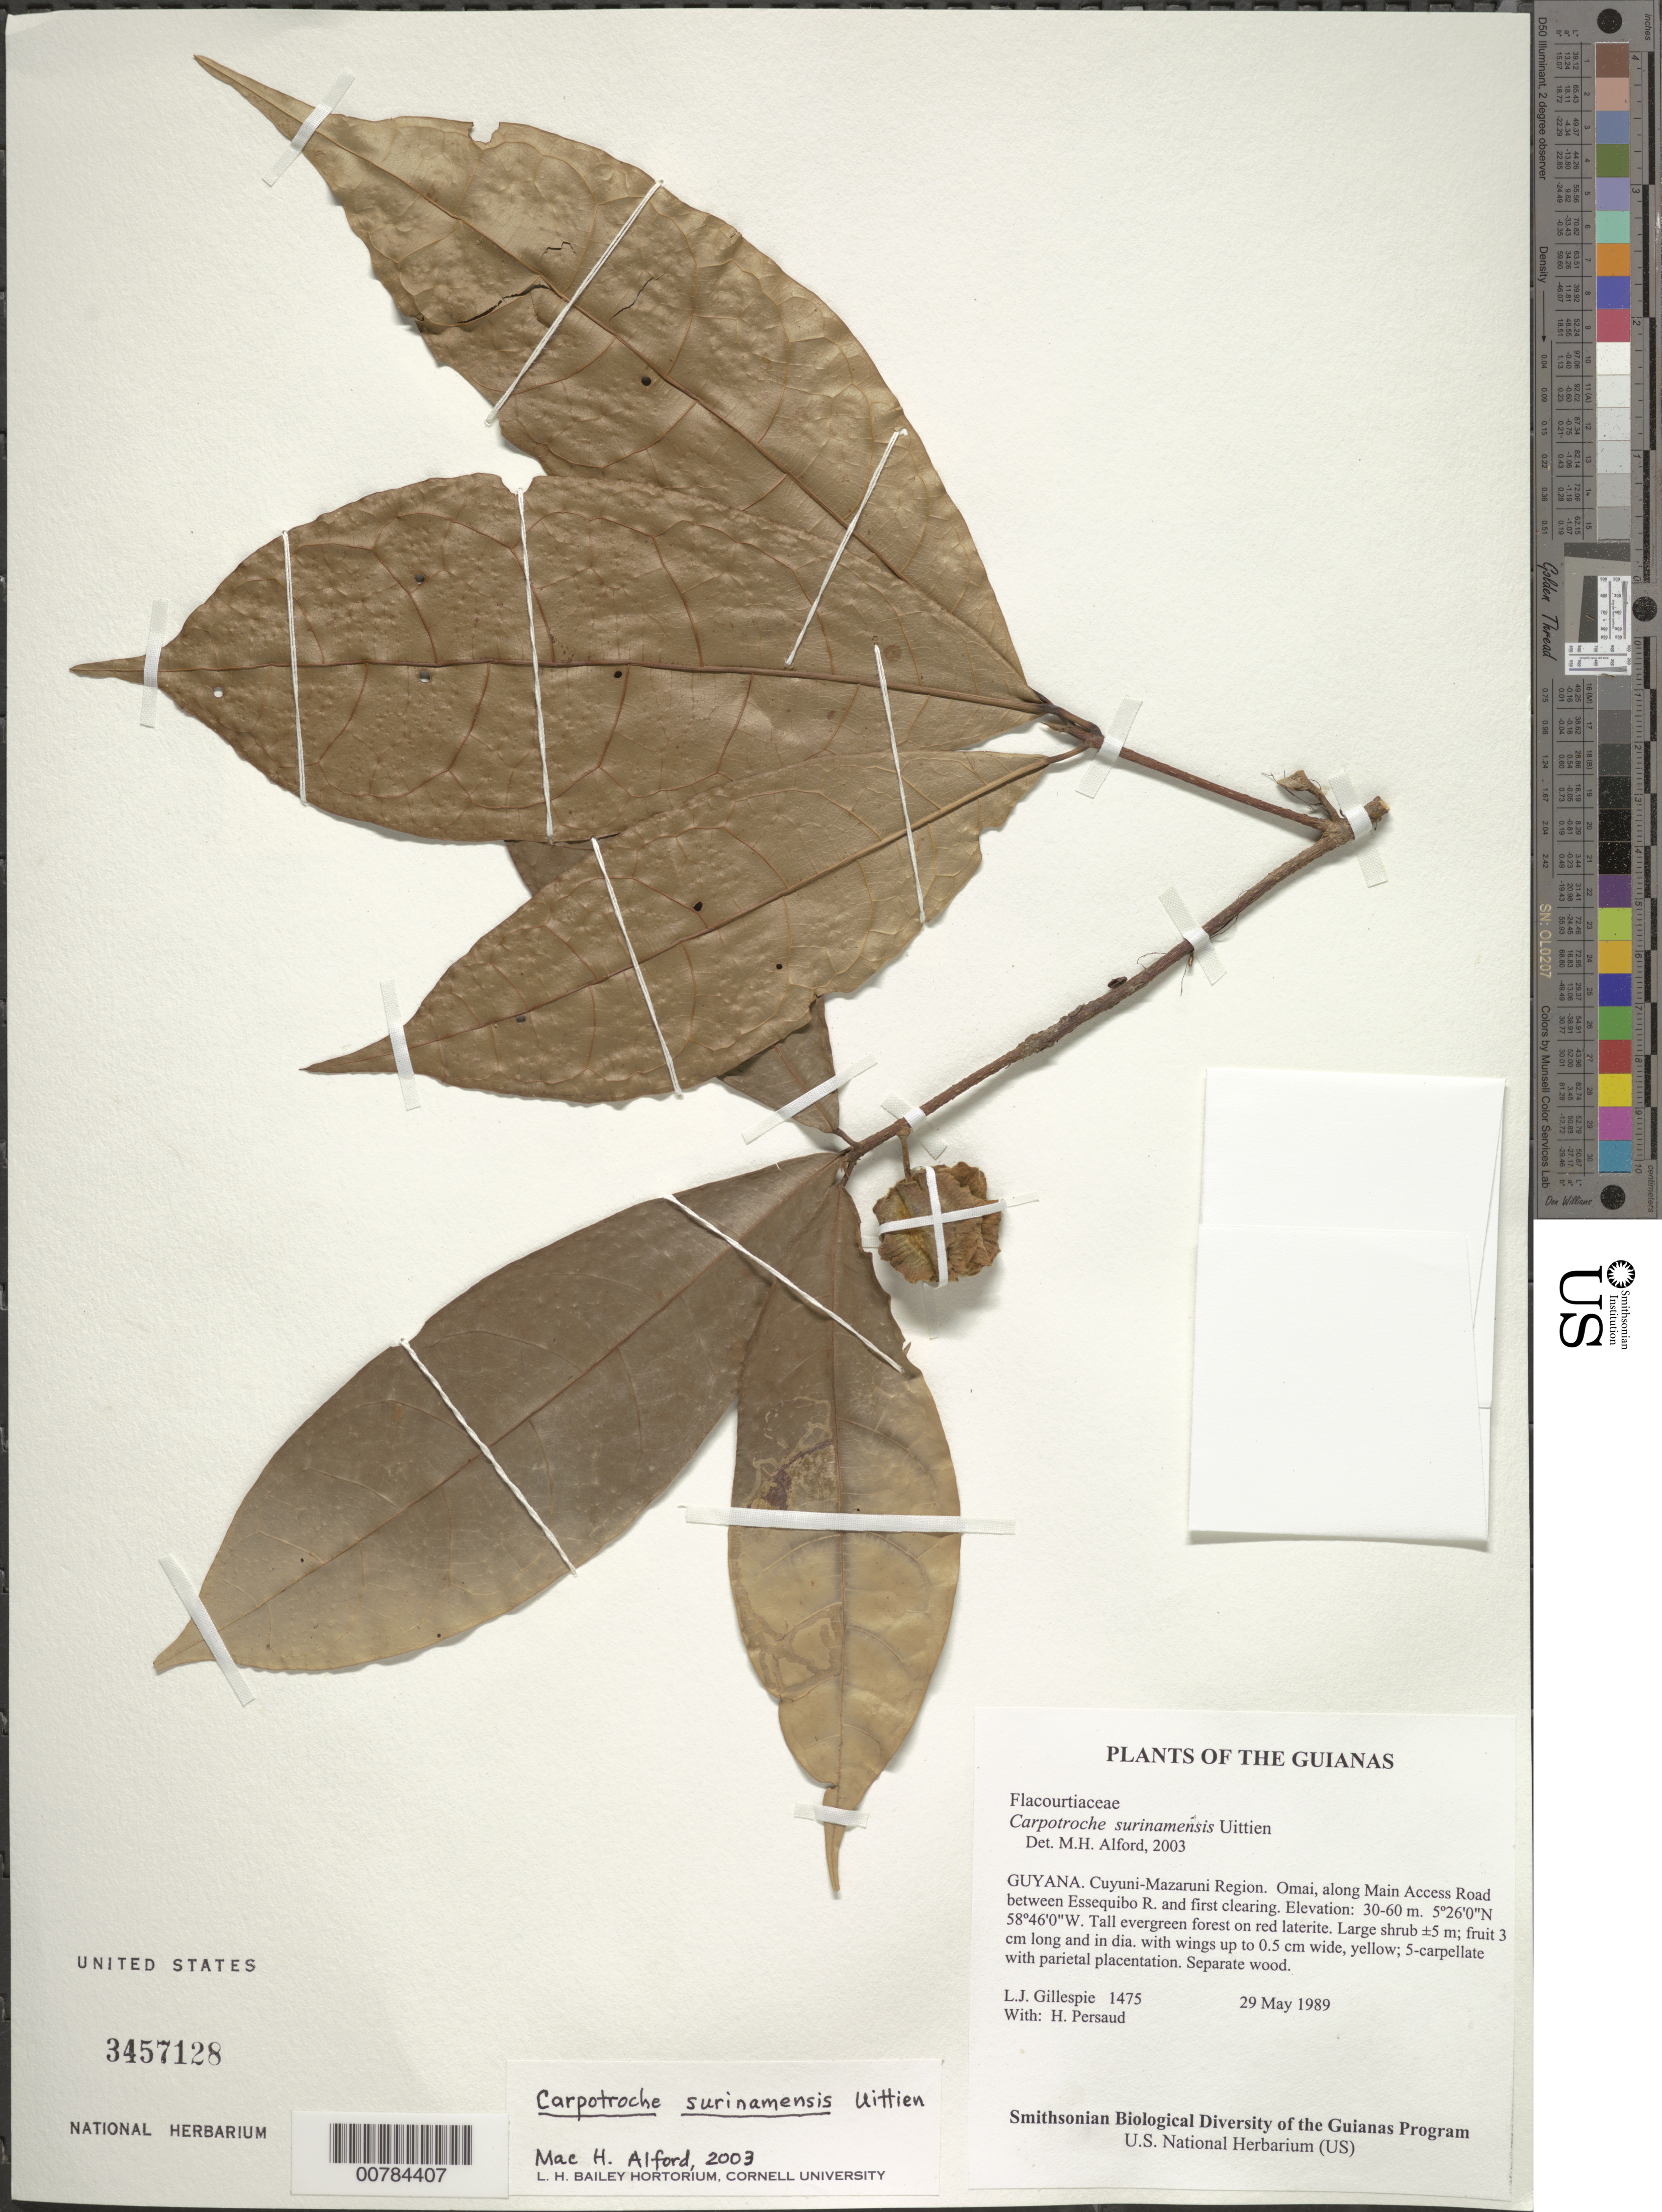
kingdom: Plantae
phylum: Tracheophyta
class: Magnoliopsida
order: Malpighiales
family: Achariaceae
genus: Carpotroche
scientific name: Carpotroche surinamensis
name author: Uittien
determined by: Alford, Mac Haverson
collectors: L. J. Gillespie & H. Persaud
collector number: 1475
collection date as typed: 29 May 1989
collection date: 1989-05-29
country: Guyana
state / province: Cuyuni-Mazaruni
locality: Omai, along Main Access Road between Essequibo R. and first clearing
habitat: Tall evergreen forest on red laterite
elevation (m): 30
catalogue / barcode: US 3457128